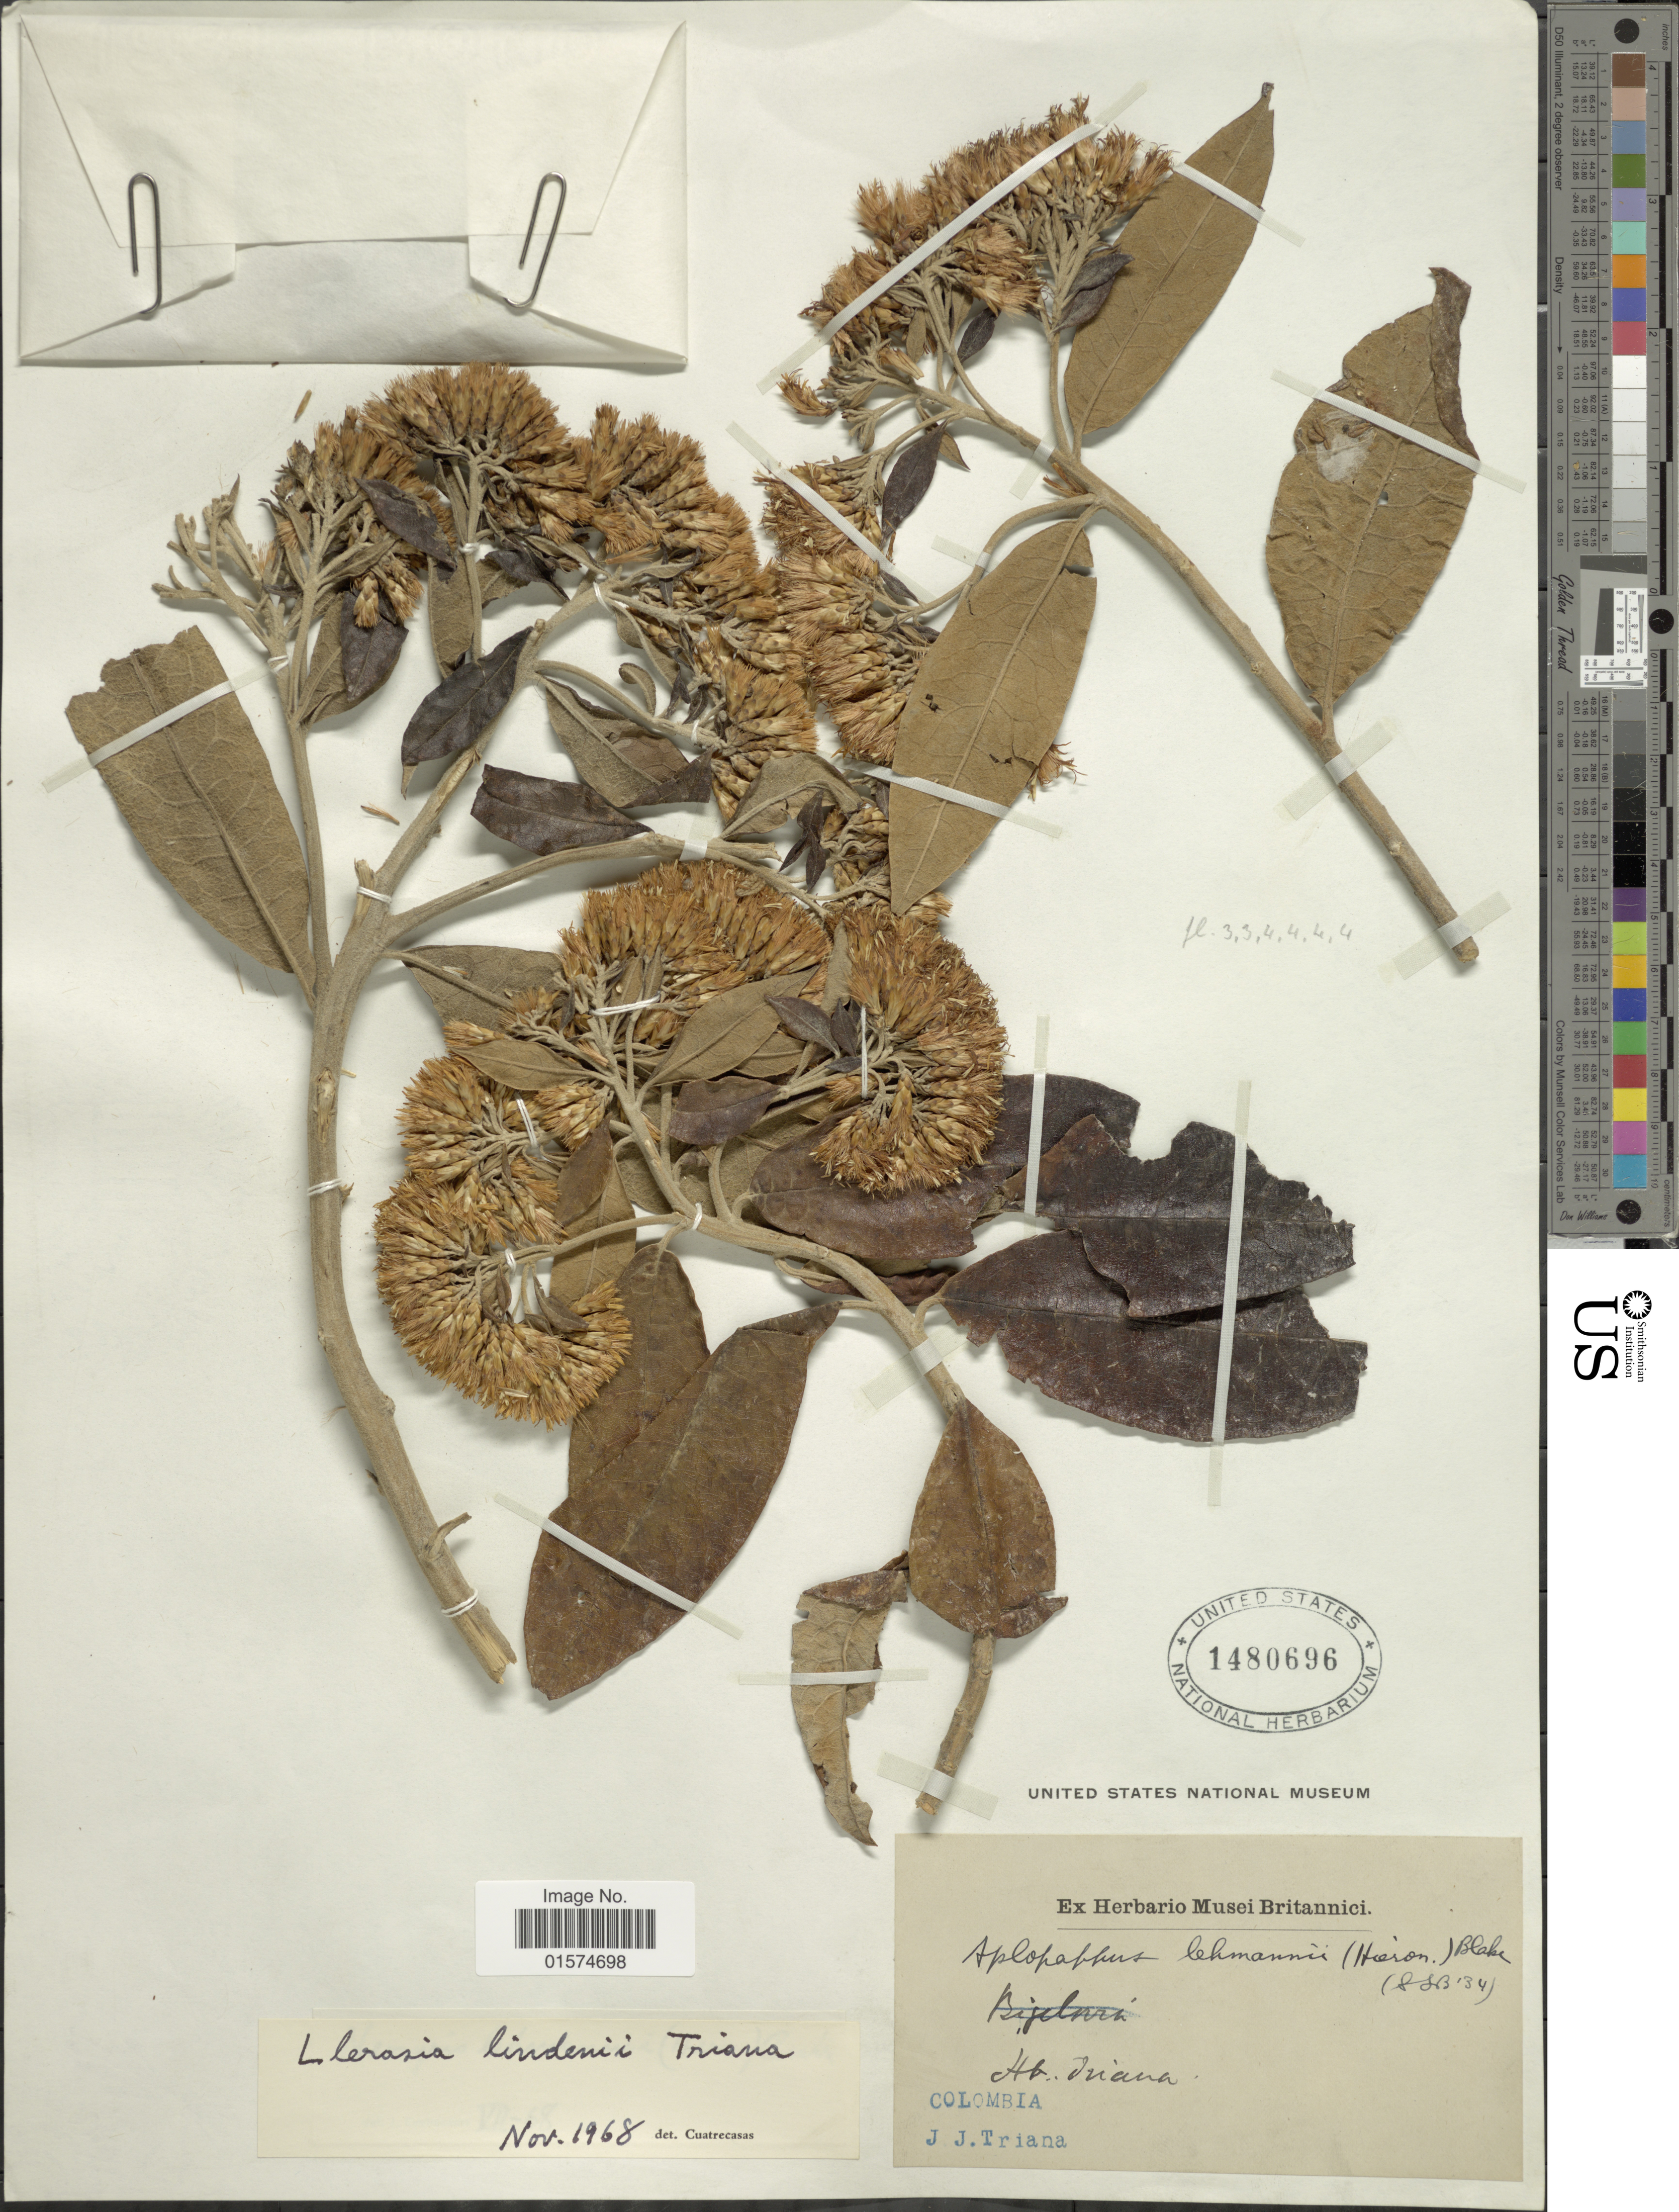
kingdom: Plantae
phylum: Tracheophyta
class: Magnoliopsida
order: Asterales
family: Asteraceae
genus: Llerasia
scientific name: Llerasia lindenii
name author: Triana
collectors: J. J. Triana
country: Colombia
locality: Hb. Juana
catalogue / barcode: US 1480696